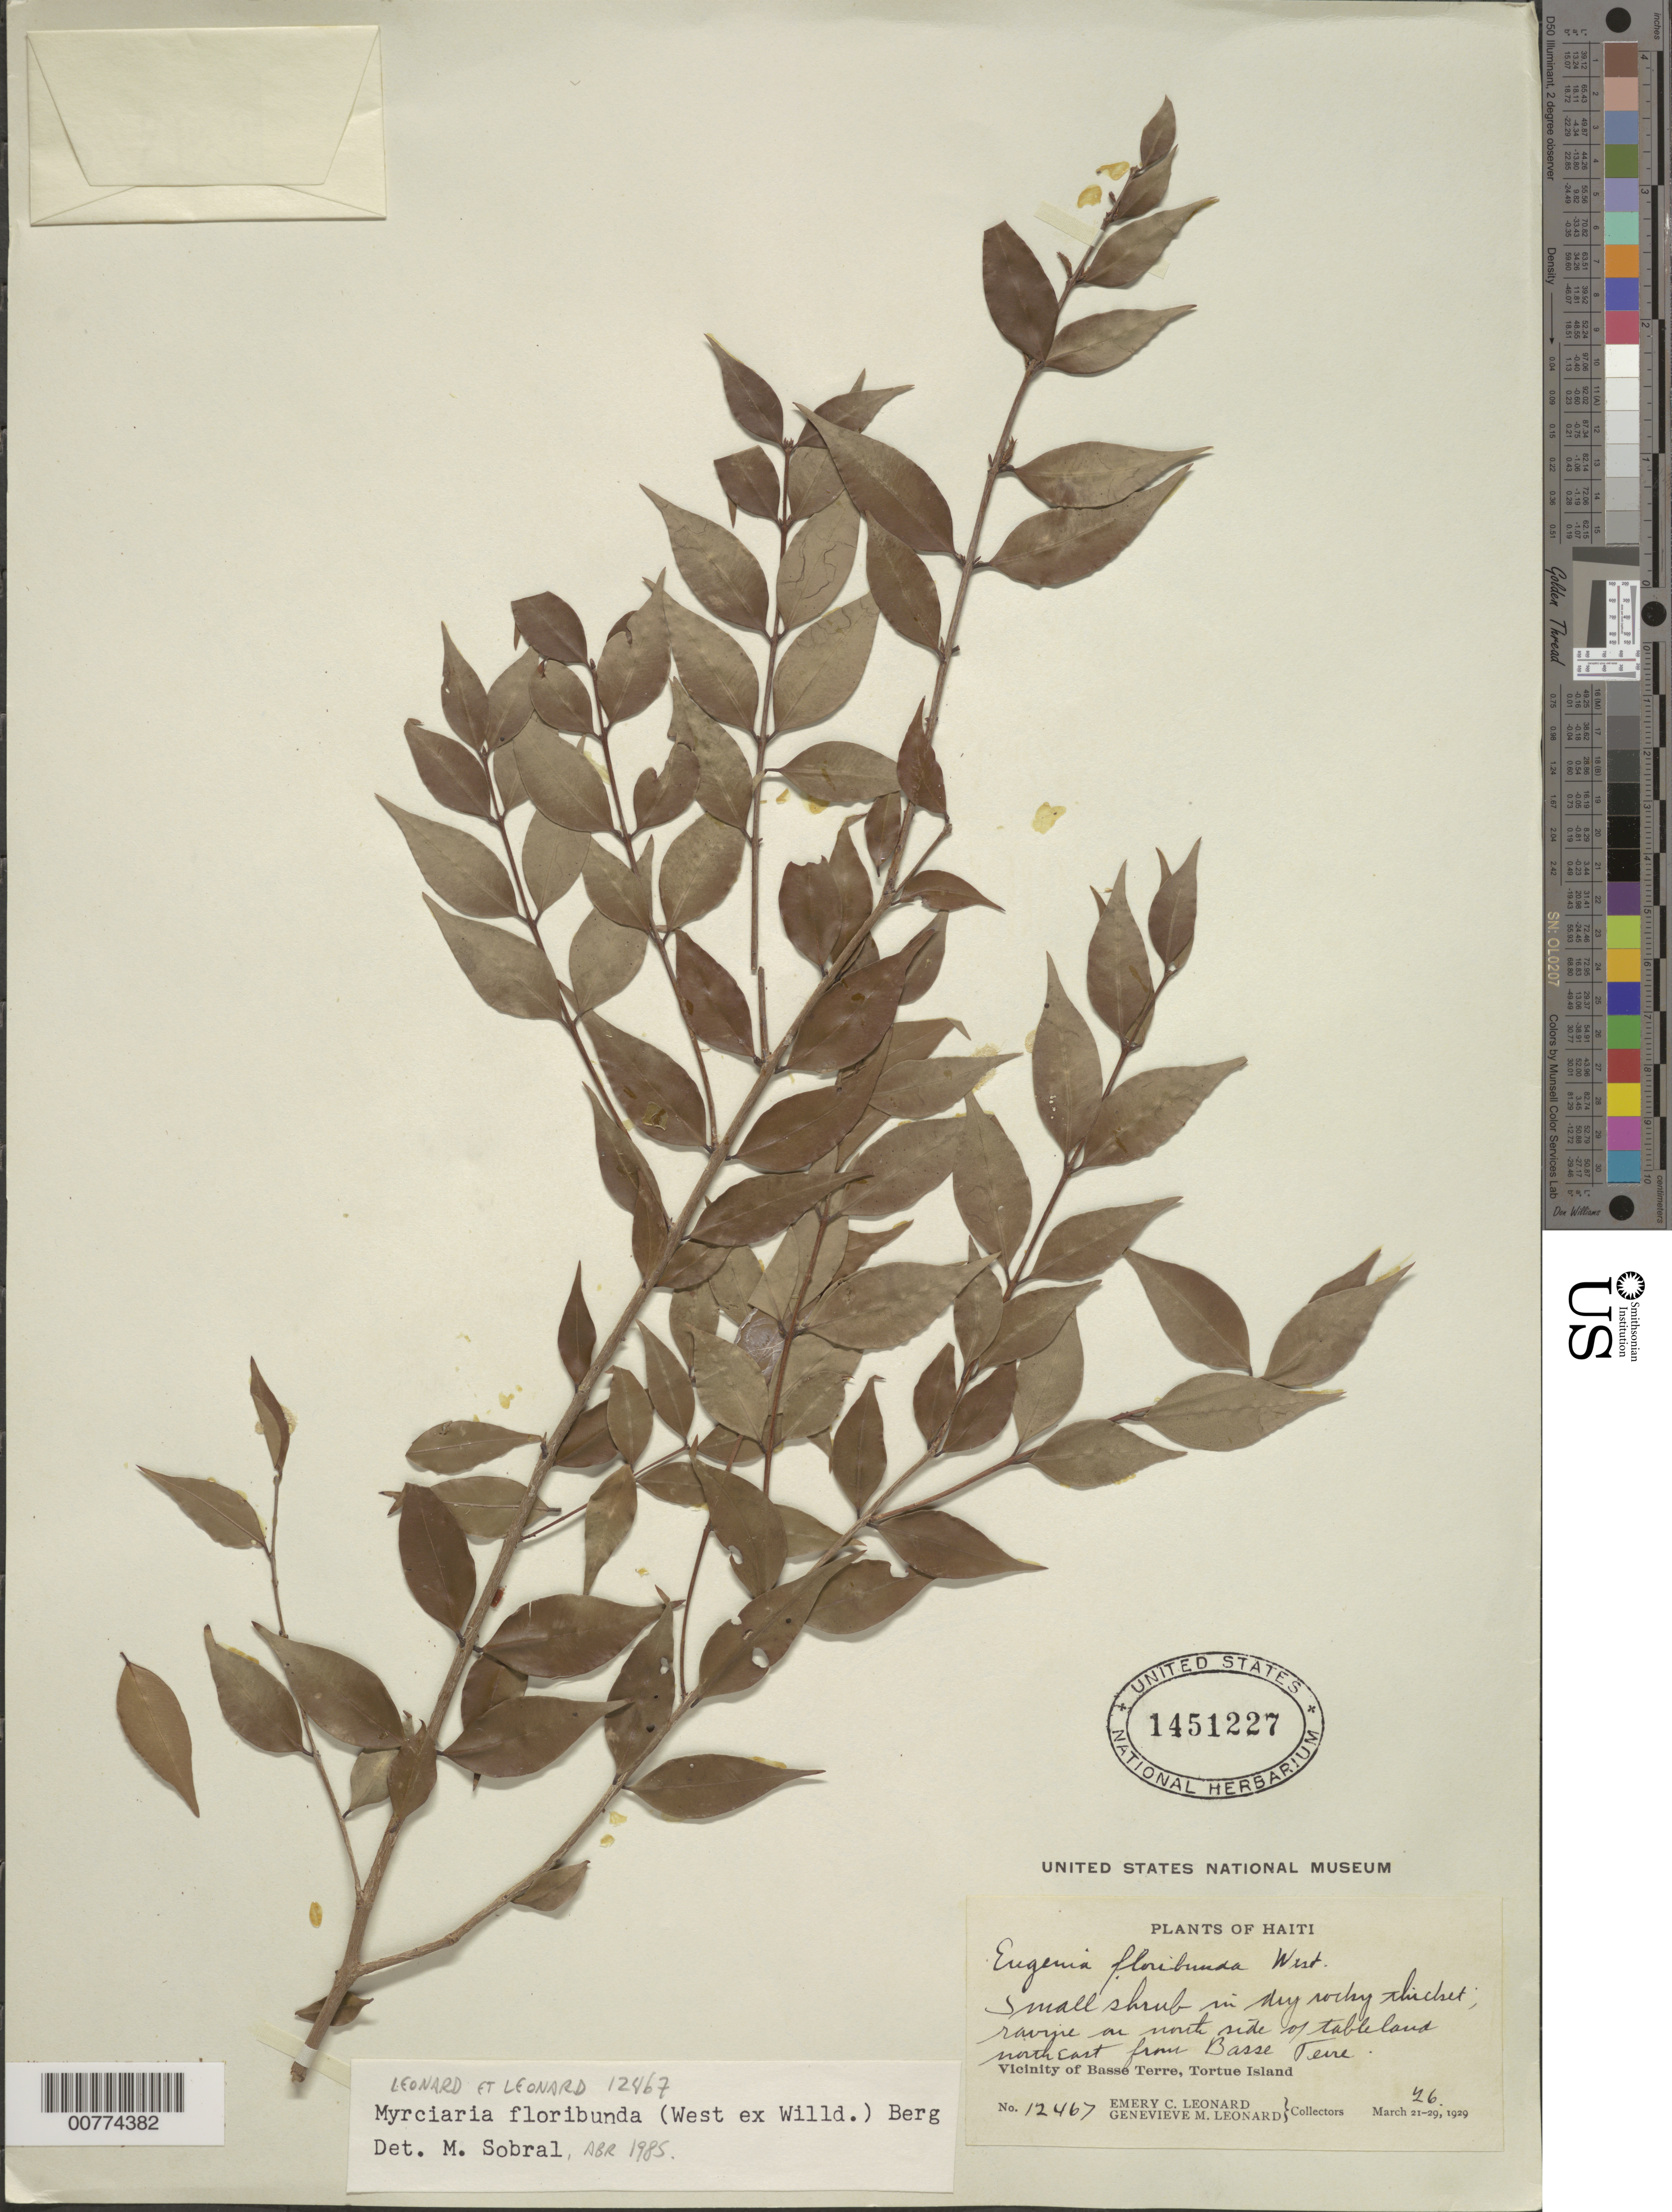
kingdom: Plantae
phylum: Tracheophyta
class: Magnoliopsida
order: Myrtales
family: Myrtaceae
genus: Myrciaria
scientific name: Myrciaria floribunda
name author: (H. West ex Willd.) O. Berg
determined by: Sobral, M.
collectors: E. C. Leonard & G. M. Leonard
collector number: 12467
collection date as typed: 26 Mar 1929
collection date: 1929-03-26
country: Haiti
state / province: Nord-Óuest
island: Île de la Tortue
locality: Tortue Island, vicinity of Basse Terre, ravine on north side of tableland northeast from Basse Terre.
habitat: Dry rocky thicket.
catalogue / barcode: US 1451227